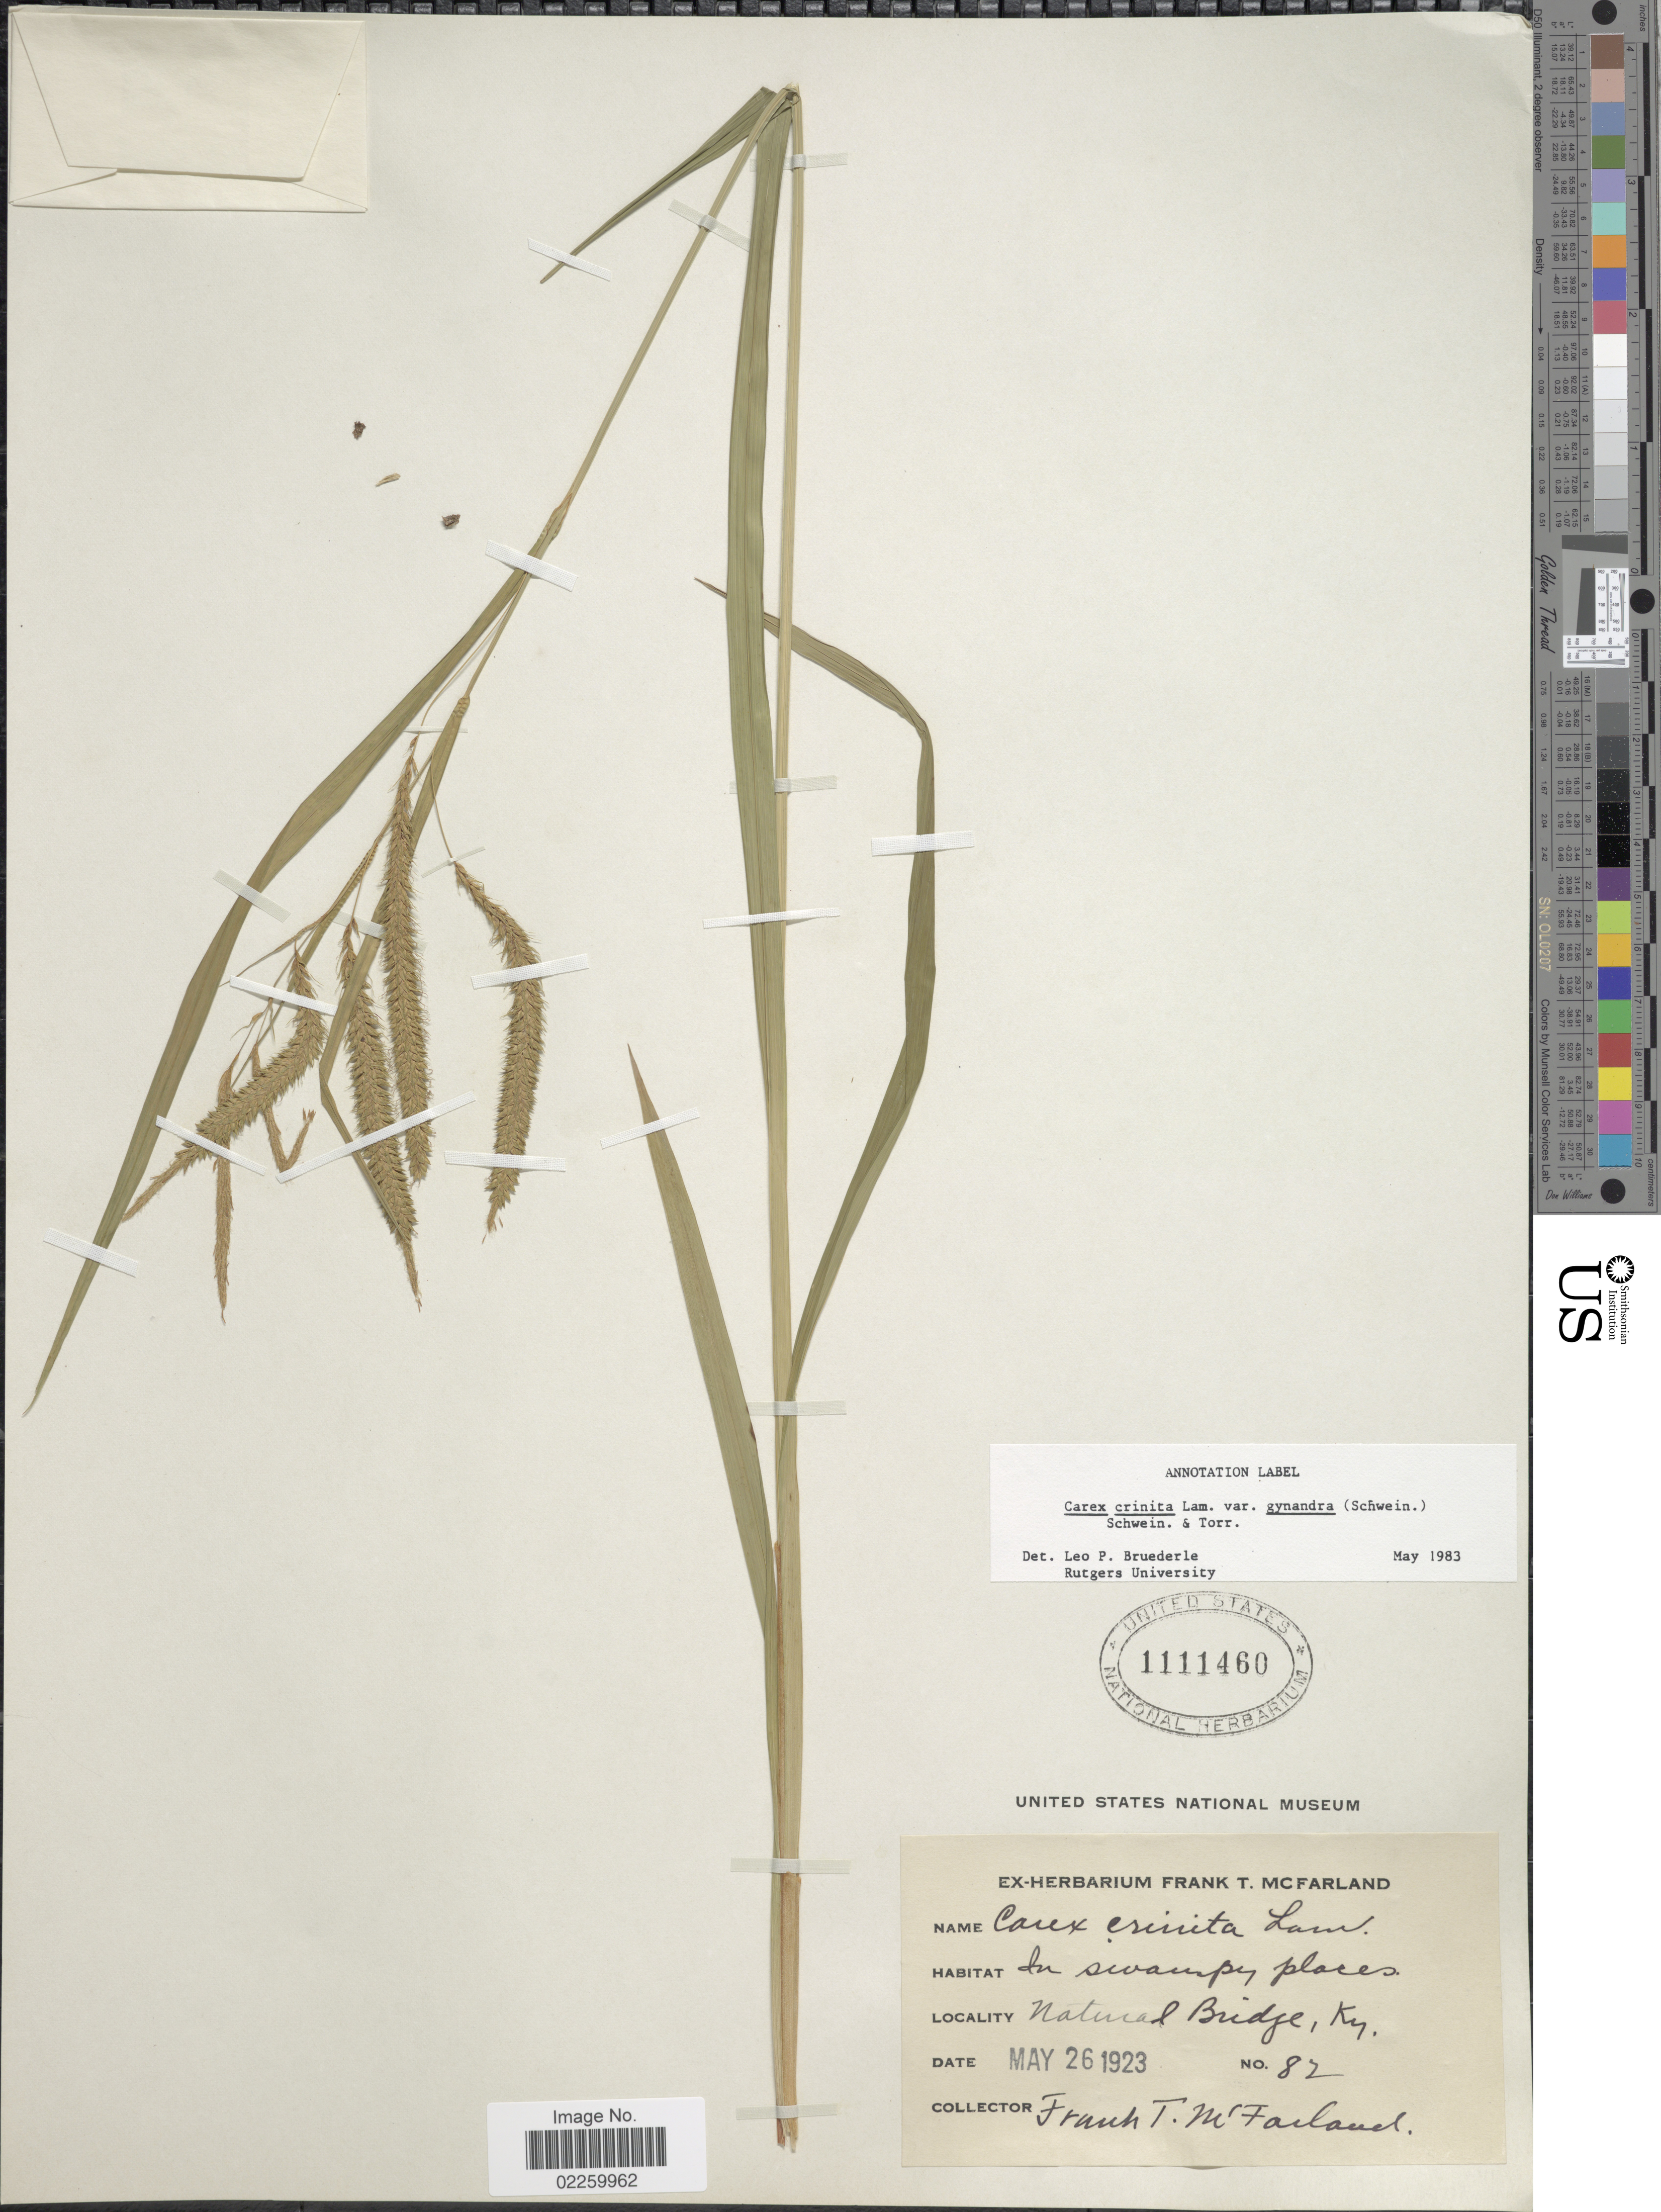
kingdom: Plantae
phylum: Tracheophyta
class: Liliopsida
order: Poales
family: Cyperaceae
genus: Carex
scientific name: Carex crinita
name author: Lam.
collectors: F. McFarland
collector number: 82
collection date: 1923-05-26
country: United States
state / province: Kentucky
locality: Natural Bridge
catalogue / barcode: US 1111460